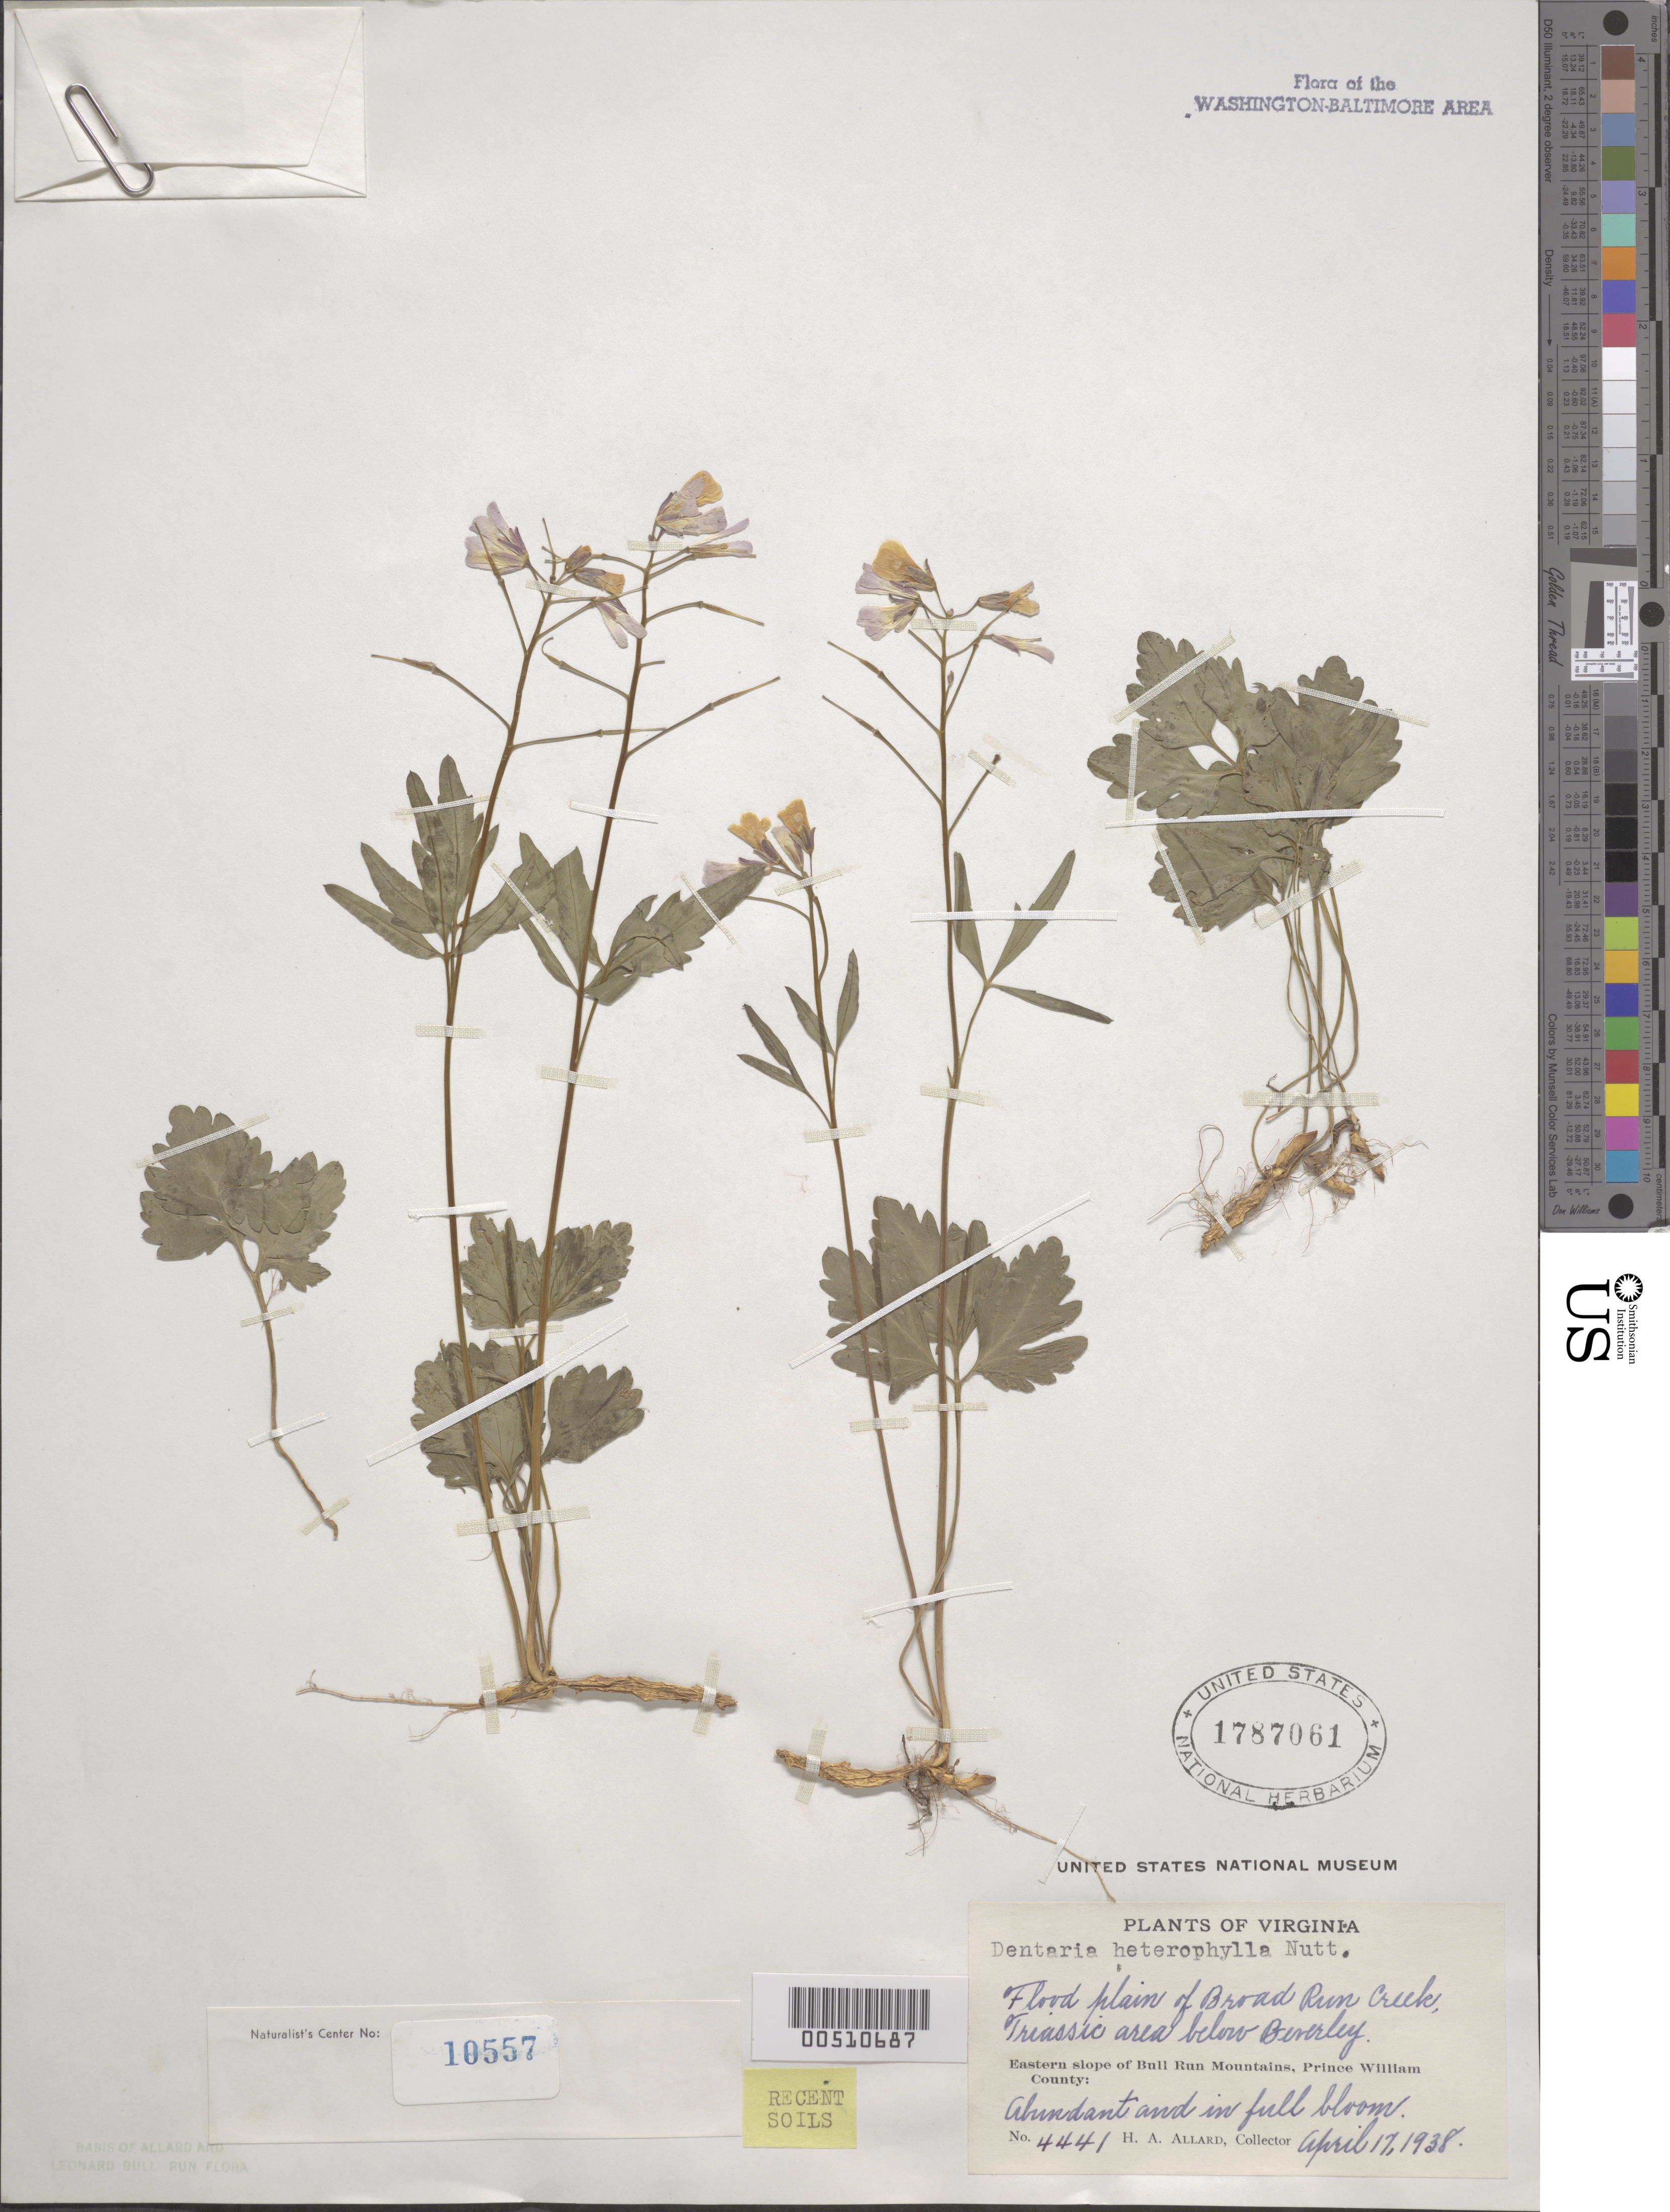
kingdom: Plantae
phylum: Tracheophyta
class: Magnoliopsida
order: Brassicales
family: Brassicaceae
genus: Cardamine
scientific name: Cardamine angustata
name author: O.E. Schulz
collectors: H. A. Allard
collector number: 4441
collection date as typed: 17 Apr 1938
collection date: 1938-04-17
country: United States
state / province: Virginia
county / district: Prince William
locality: floodplain of Broad Run Creek, below Beverley, E slope of Bull Run Mts. Bull Run Mts.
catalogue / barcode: US 1787061